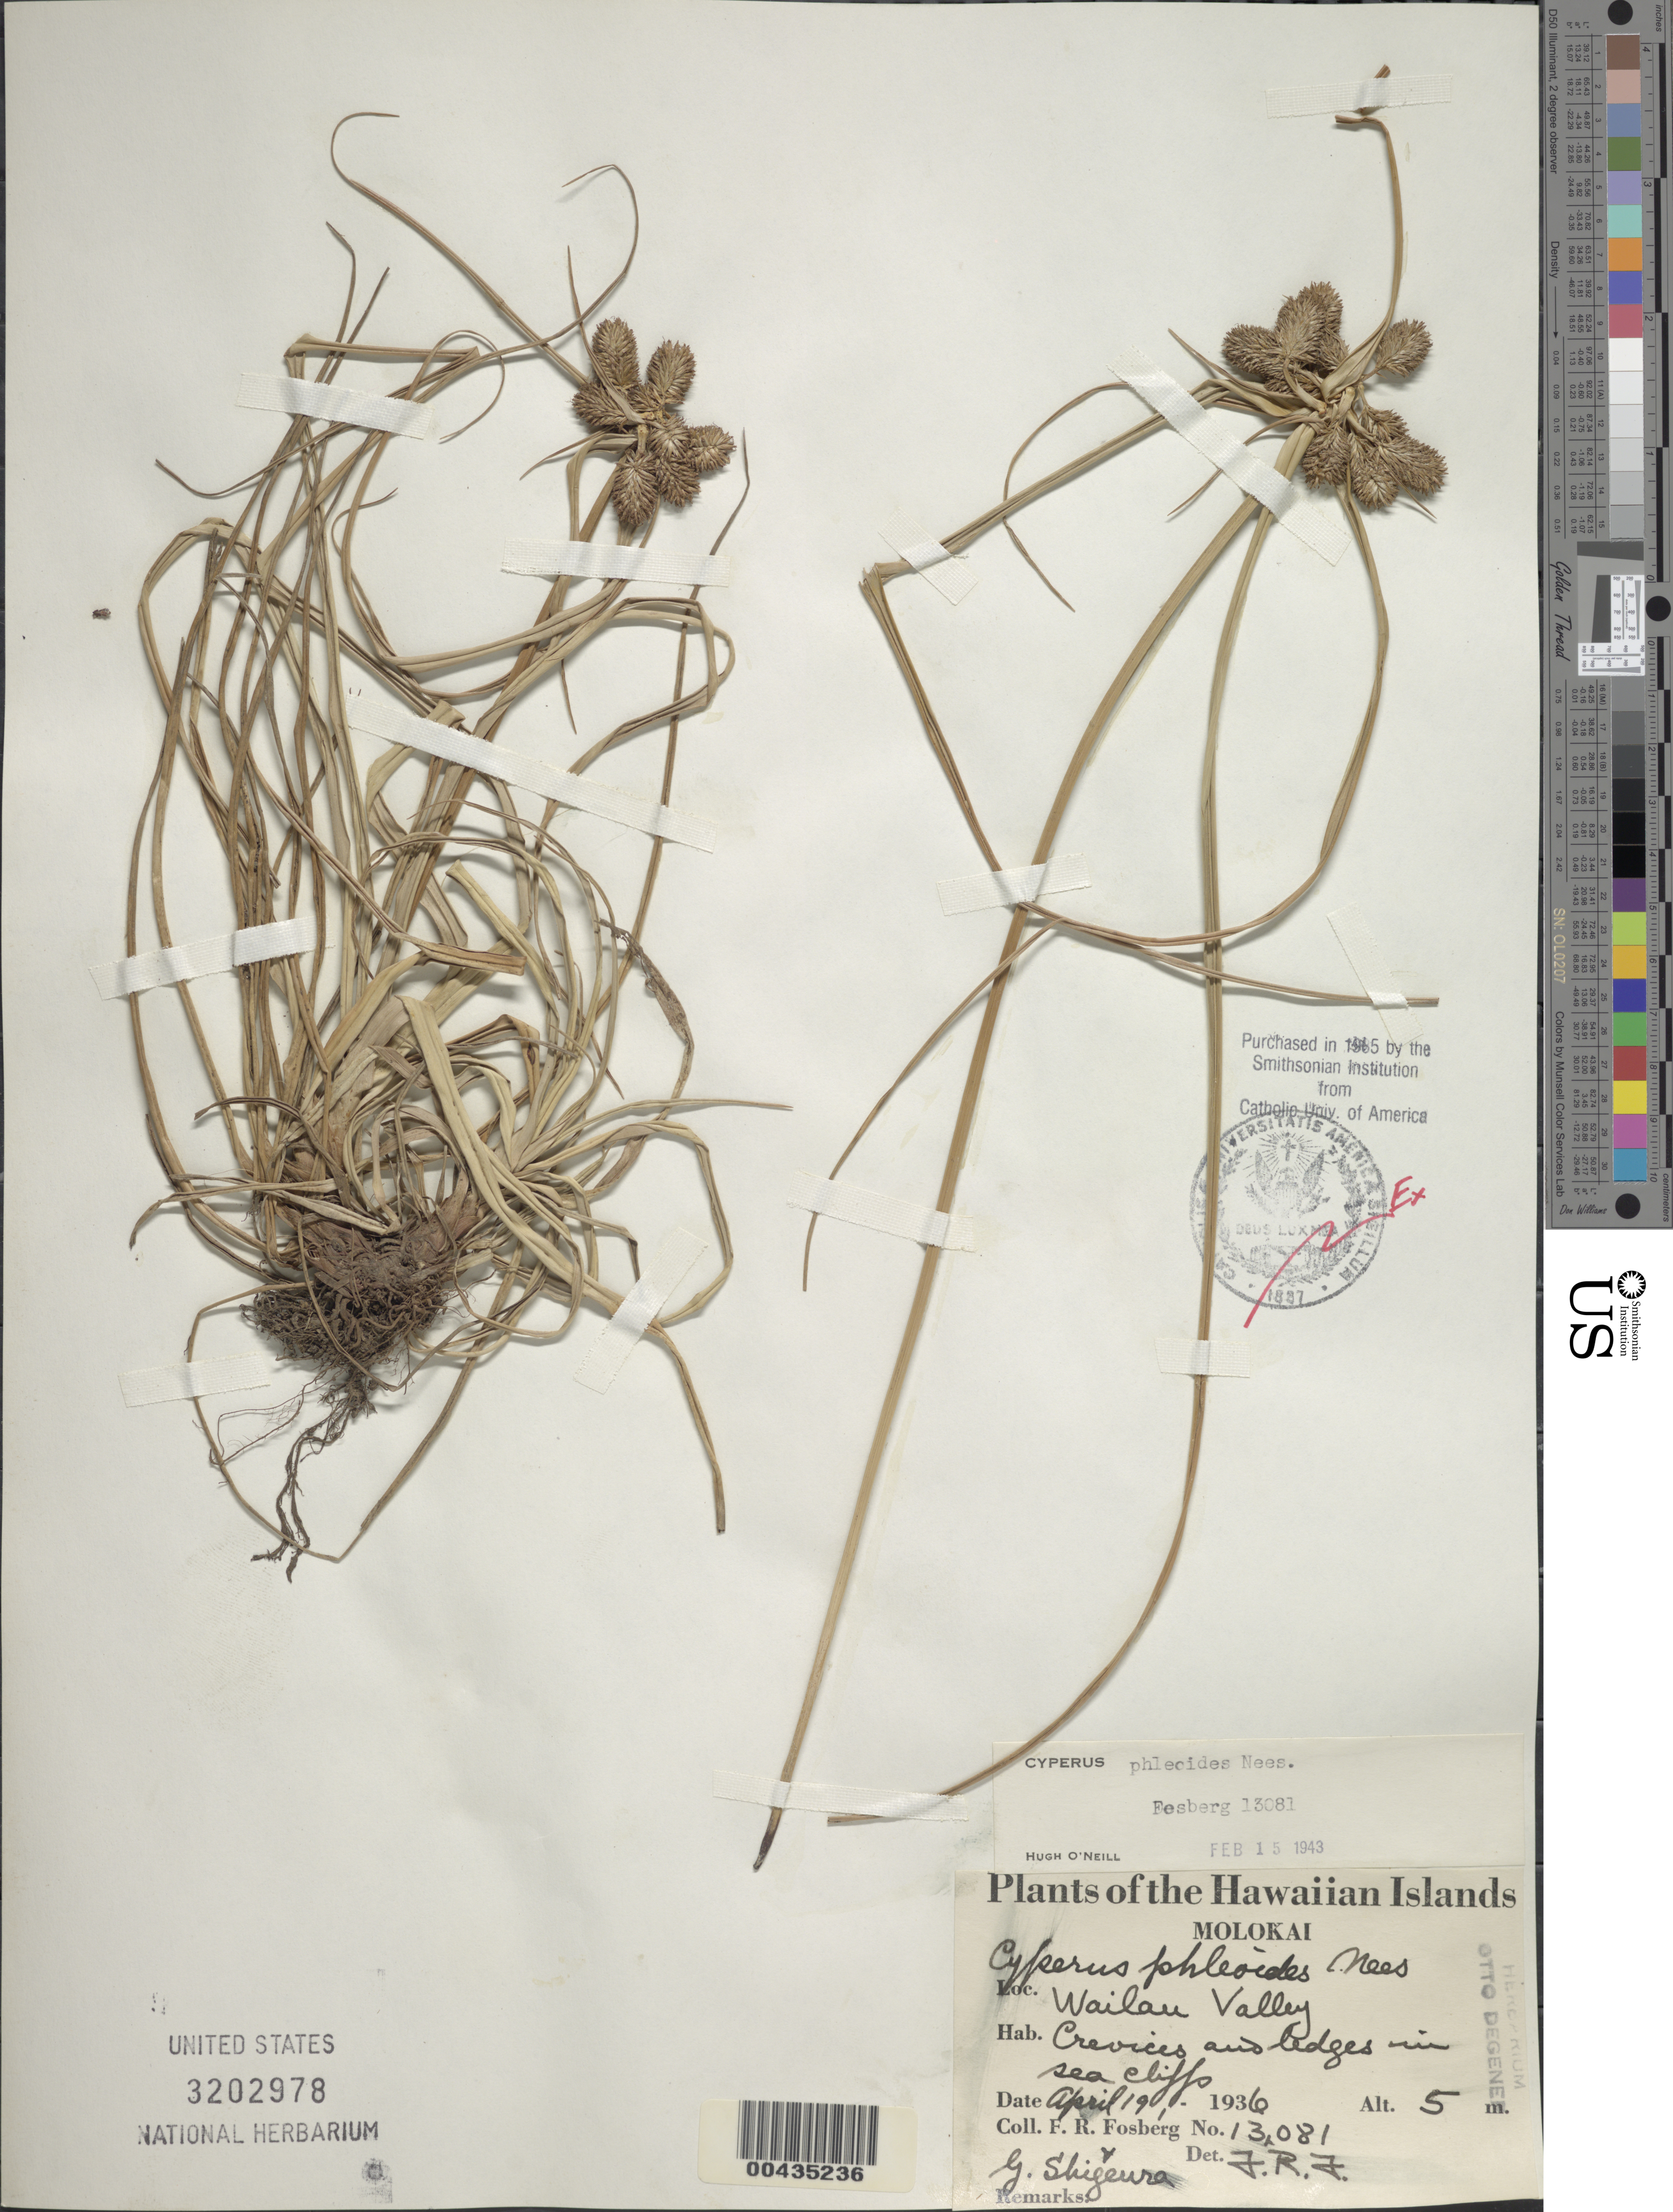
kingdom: Plantae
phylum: Tracheophyta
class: Liliopsida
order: Poales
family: Cyperaceae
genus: Cyperus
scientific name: Cyperus phleoides var. phleoides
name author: (Nees ex Kunth) Hillebr.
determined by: Strong, Mark T., (BOT), Smithsonian Institution - National Museum of Natural History (UNITED STATES)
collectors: F. R. Fosberg & G. Shigeuro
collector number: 13081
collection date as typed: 19 Apr 1936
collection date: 1936-04-19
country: United States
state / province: Hawaii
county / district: Maui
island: Moloka'i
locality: Wailau Valley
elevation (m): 5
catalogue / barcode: US 3202978